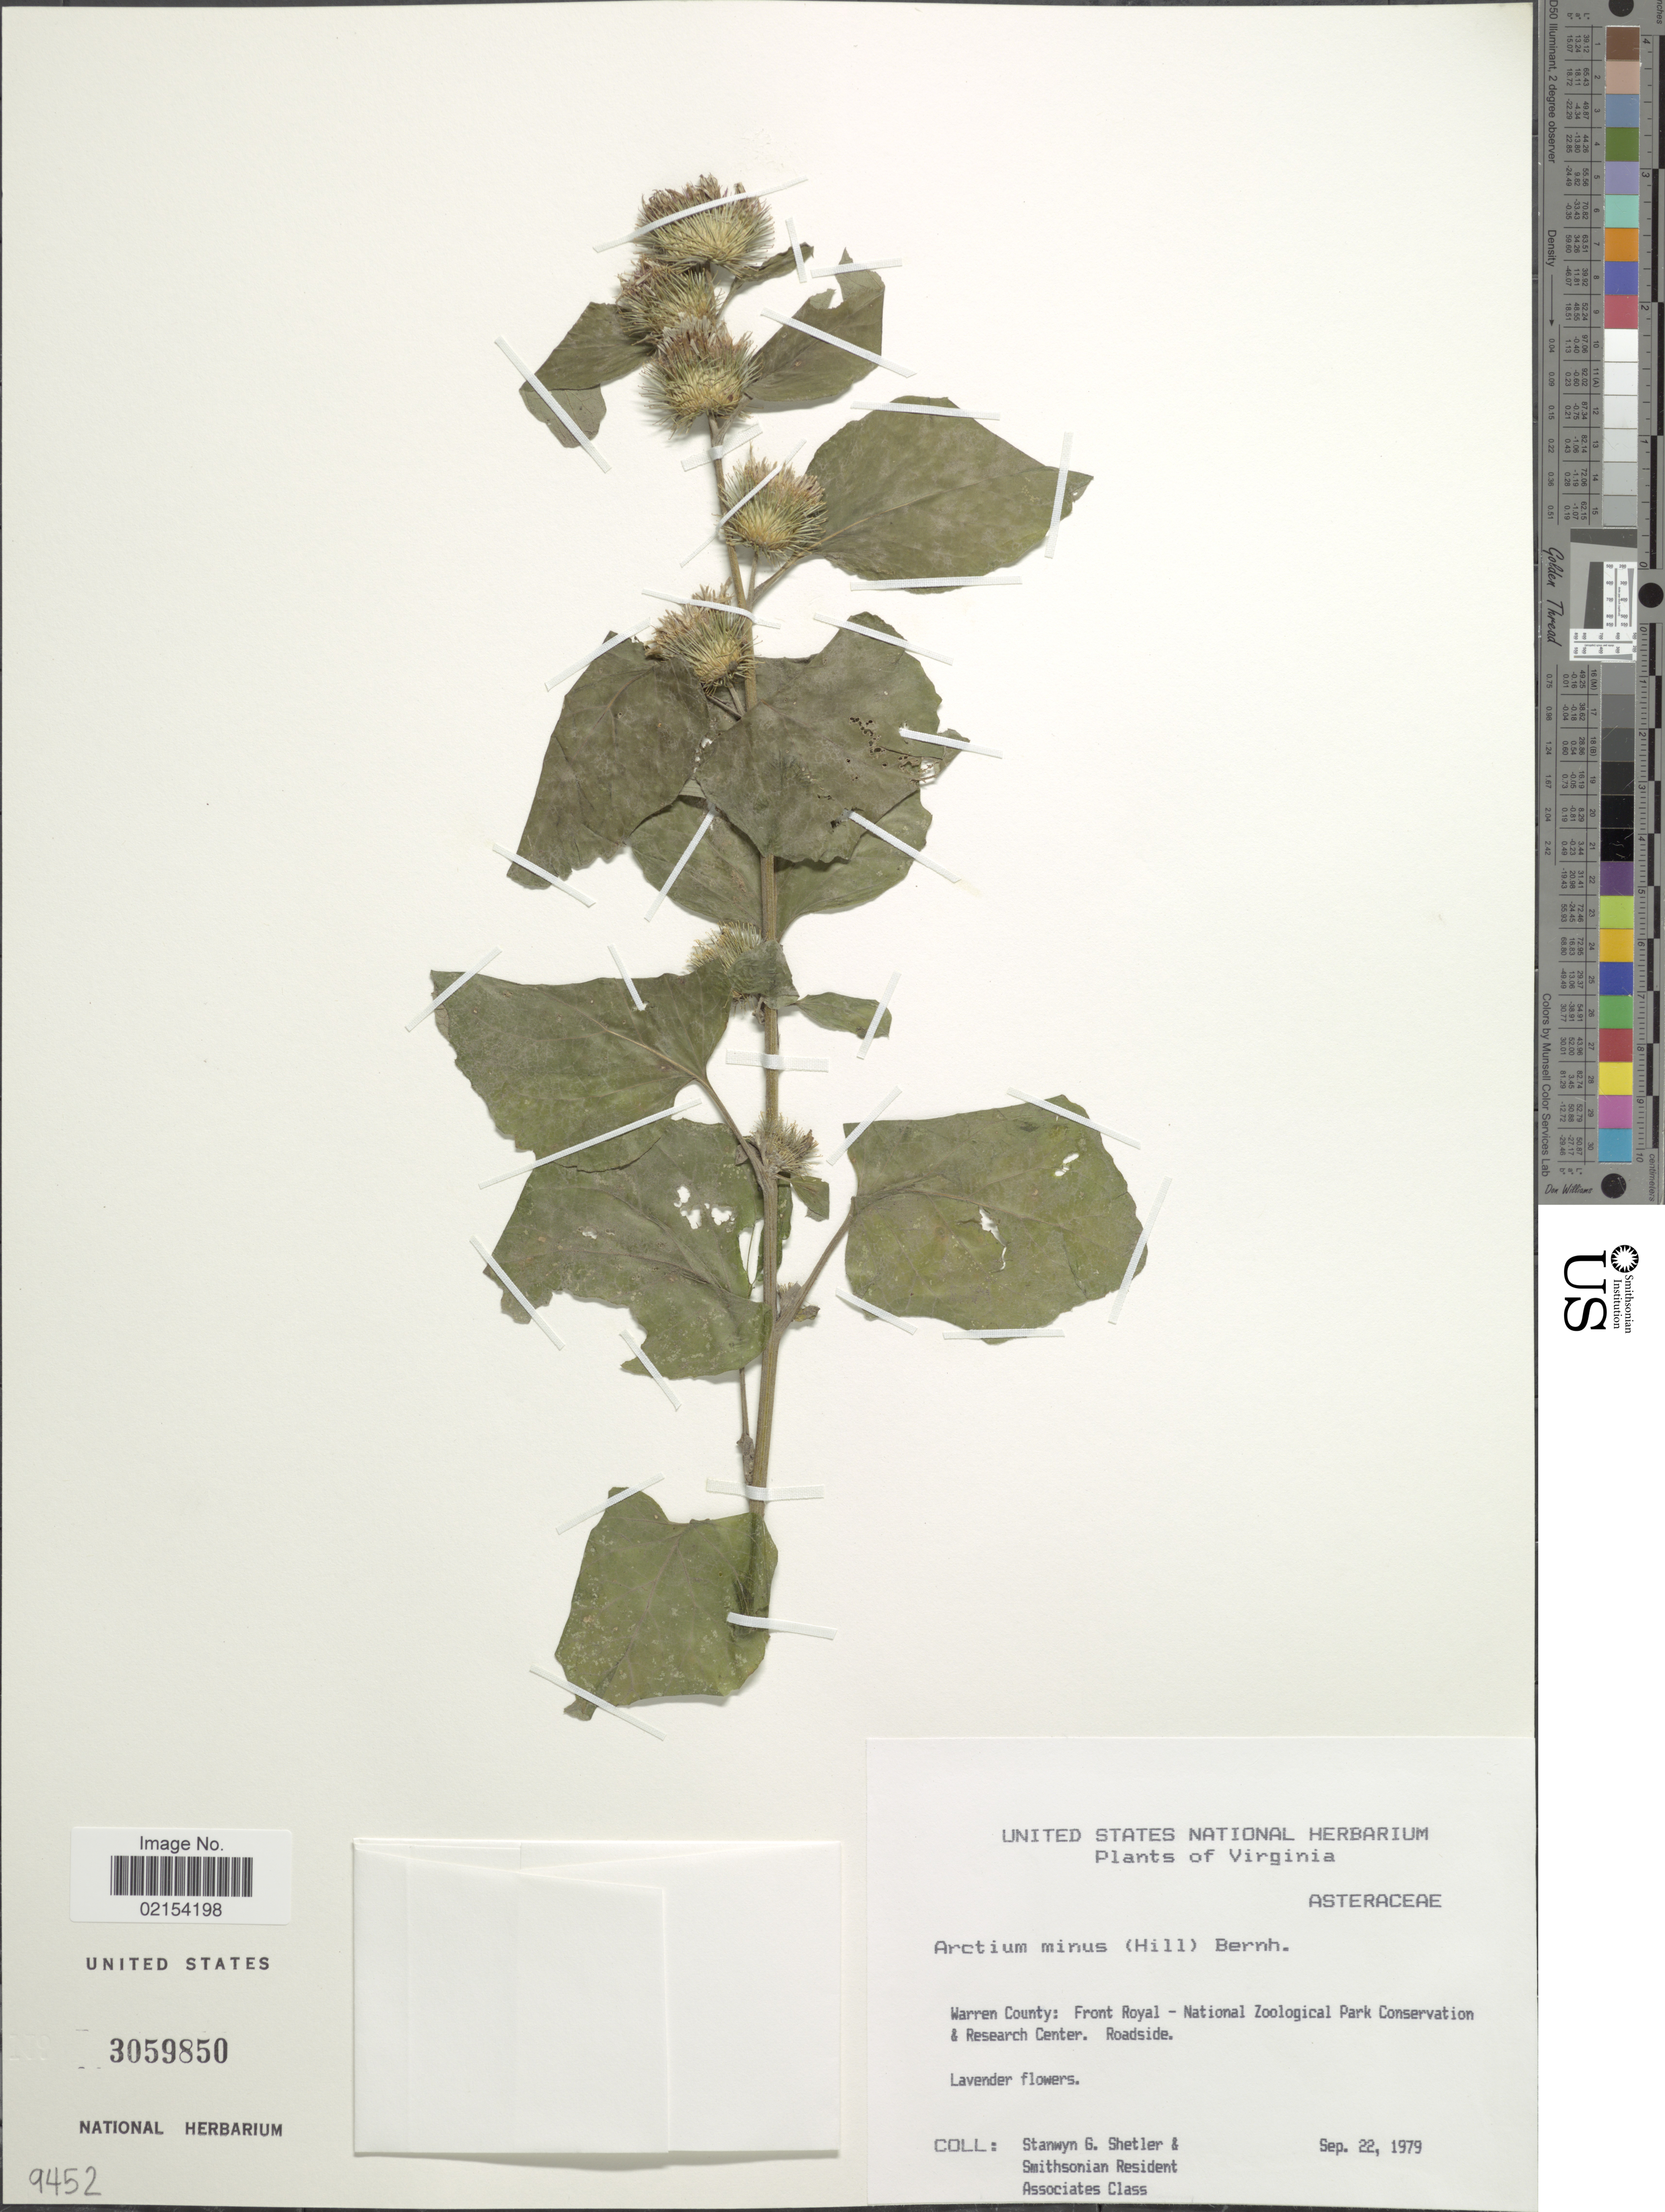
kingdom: Plantae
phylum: Tracheophyta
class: Magnoliopsida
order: Asterales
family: Asteraceae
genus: Arctium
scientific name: Arctium minus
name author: (Hill) Bernh.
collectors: S. Shetler & Smithsonian Resident Associates Class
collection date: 1979-09-22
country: United States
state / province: Virginia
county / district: Warren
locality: Warren County: Front Royal - National Zoological Park Conservation & Research Center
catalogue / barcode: US 3059850